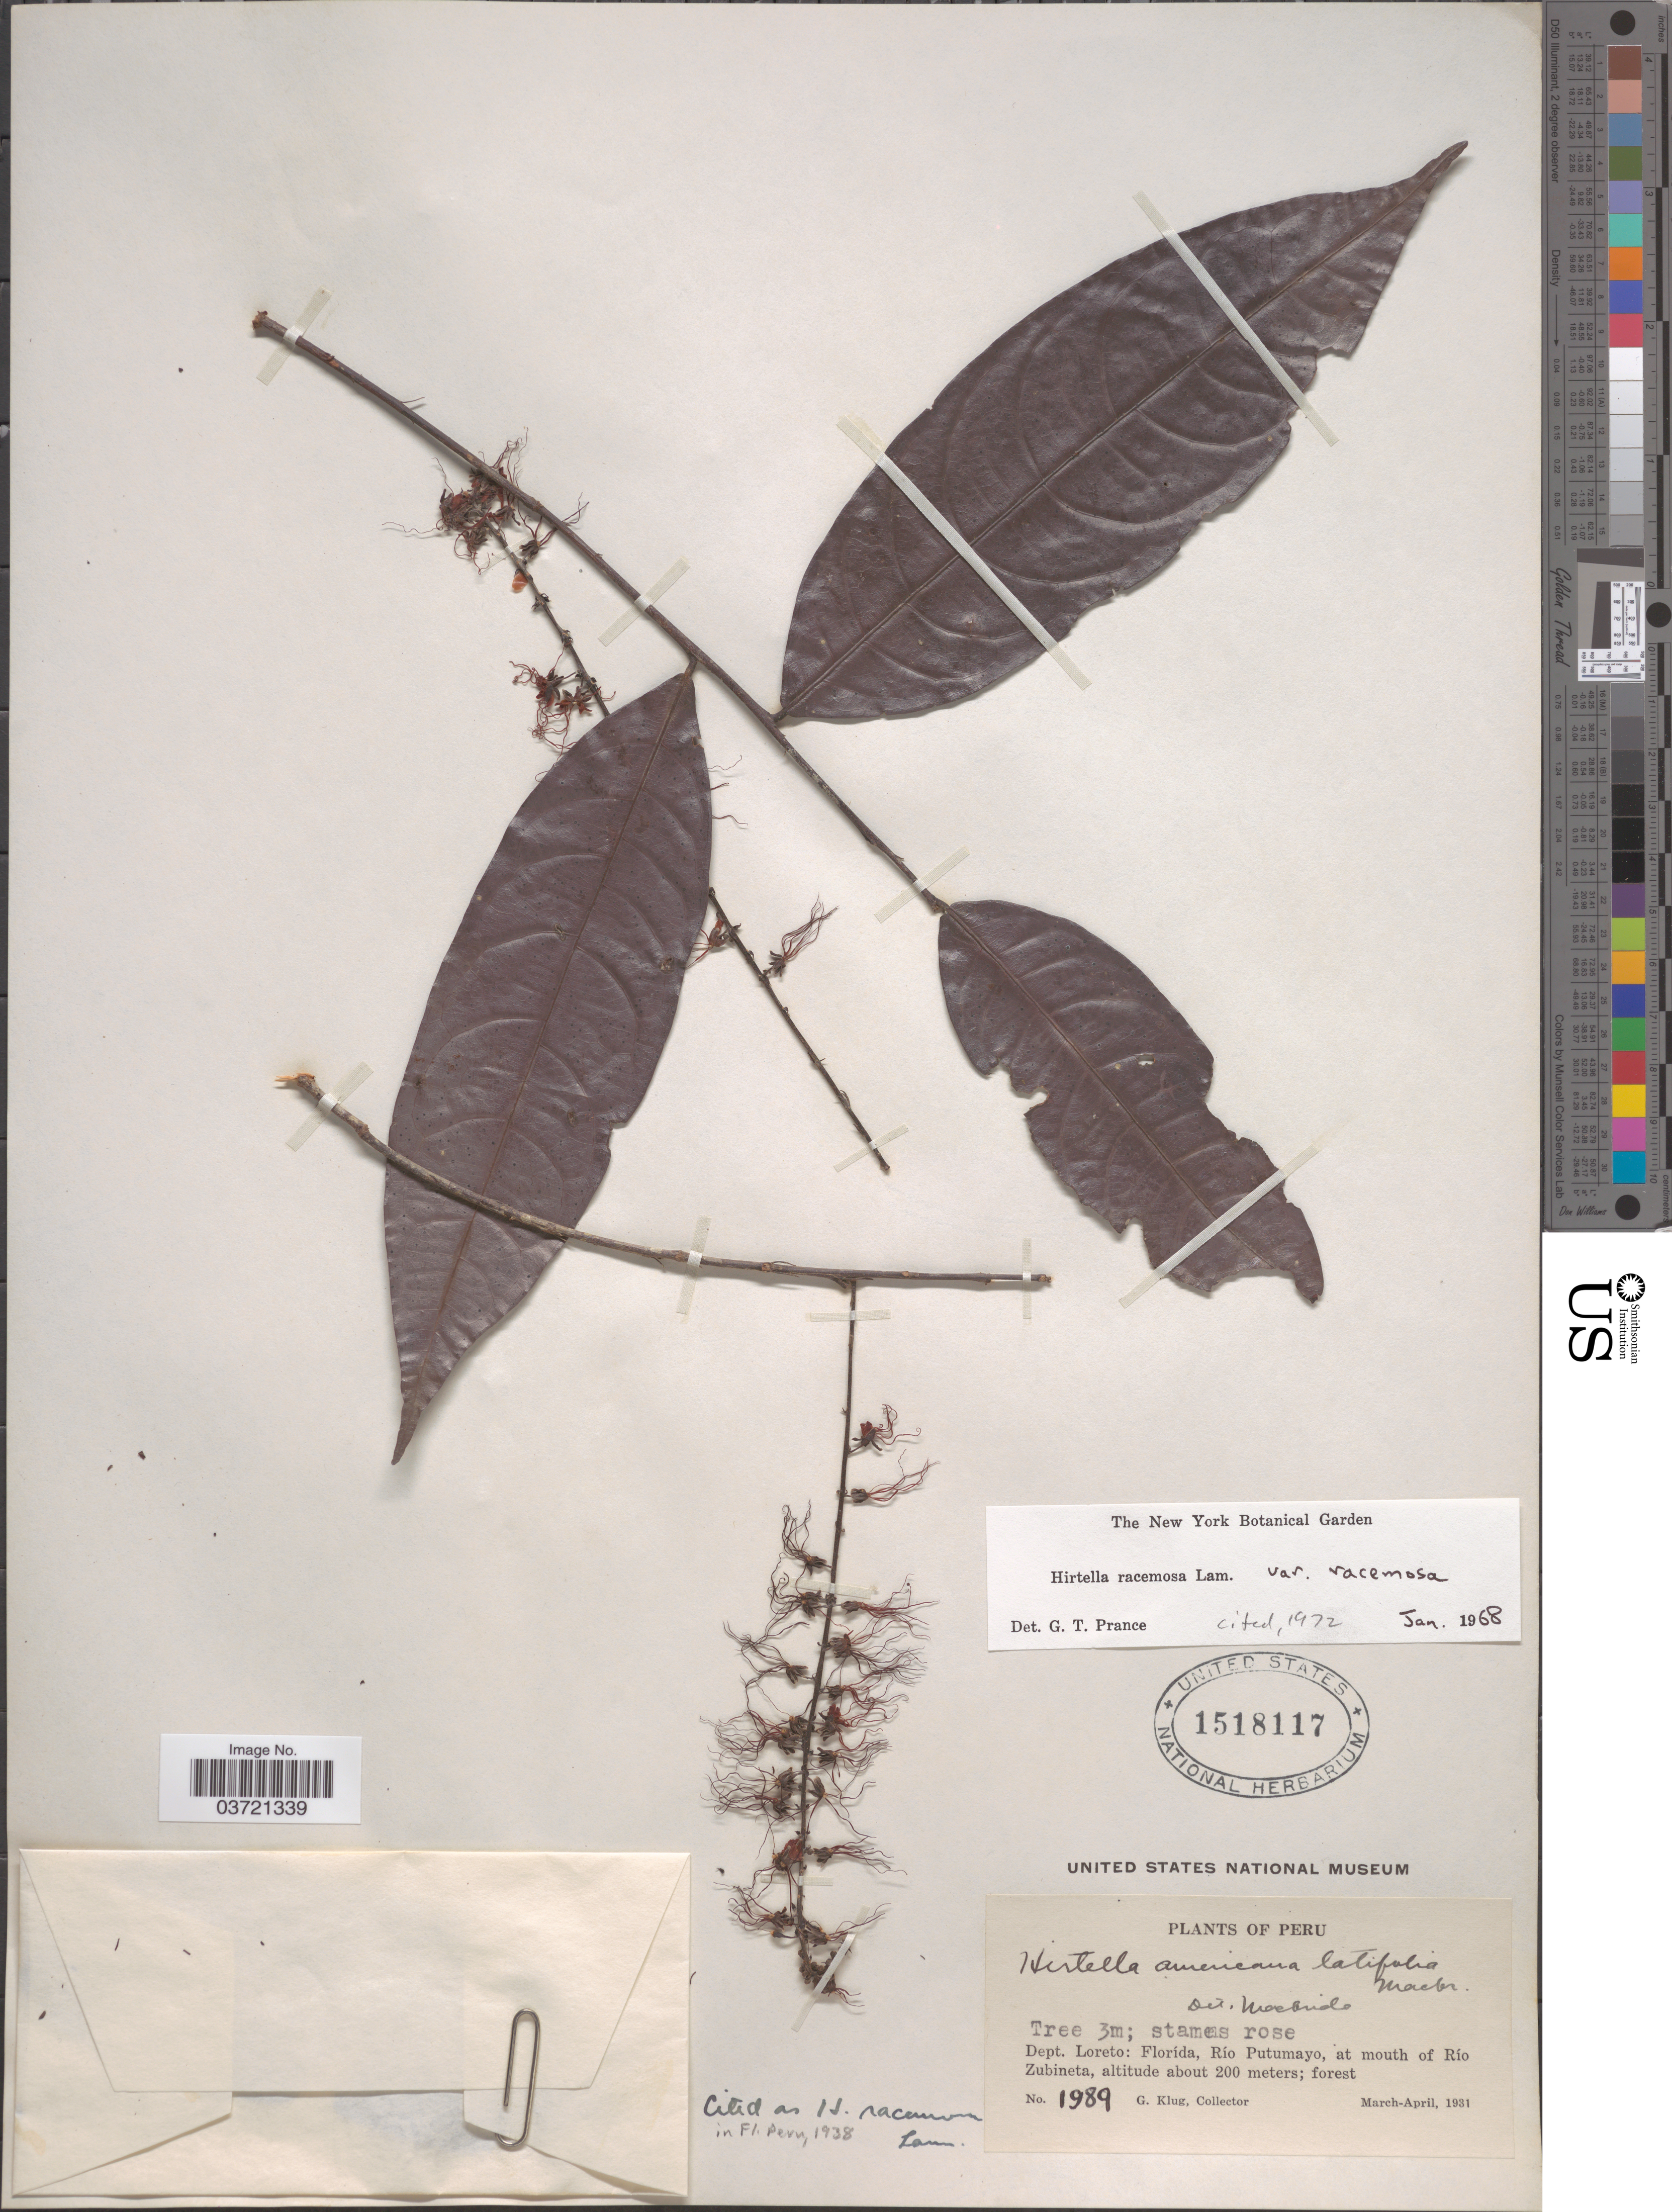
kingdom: Plantae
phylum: Tracheophyta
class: Magnoliopsida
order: Malpighiales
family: Chrysobalanaceae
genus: Hirtella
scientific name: Hirtella racemosa var. racemosa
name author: Lam.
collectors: G. Klug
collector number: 1989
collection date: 1931-03/1931-04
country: Peru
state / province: Loreto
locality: Dept. Loreto: Florída, Río Putumayo, at mouth of Río Zubineta.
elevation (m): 200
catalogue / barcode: US 1518117